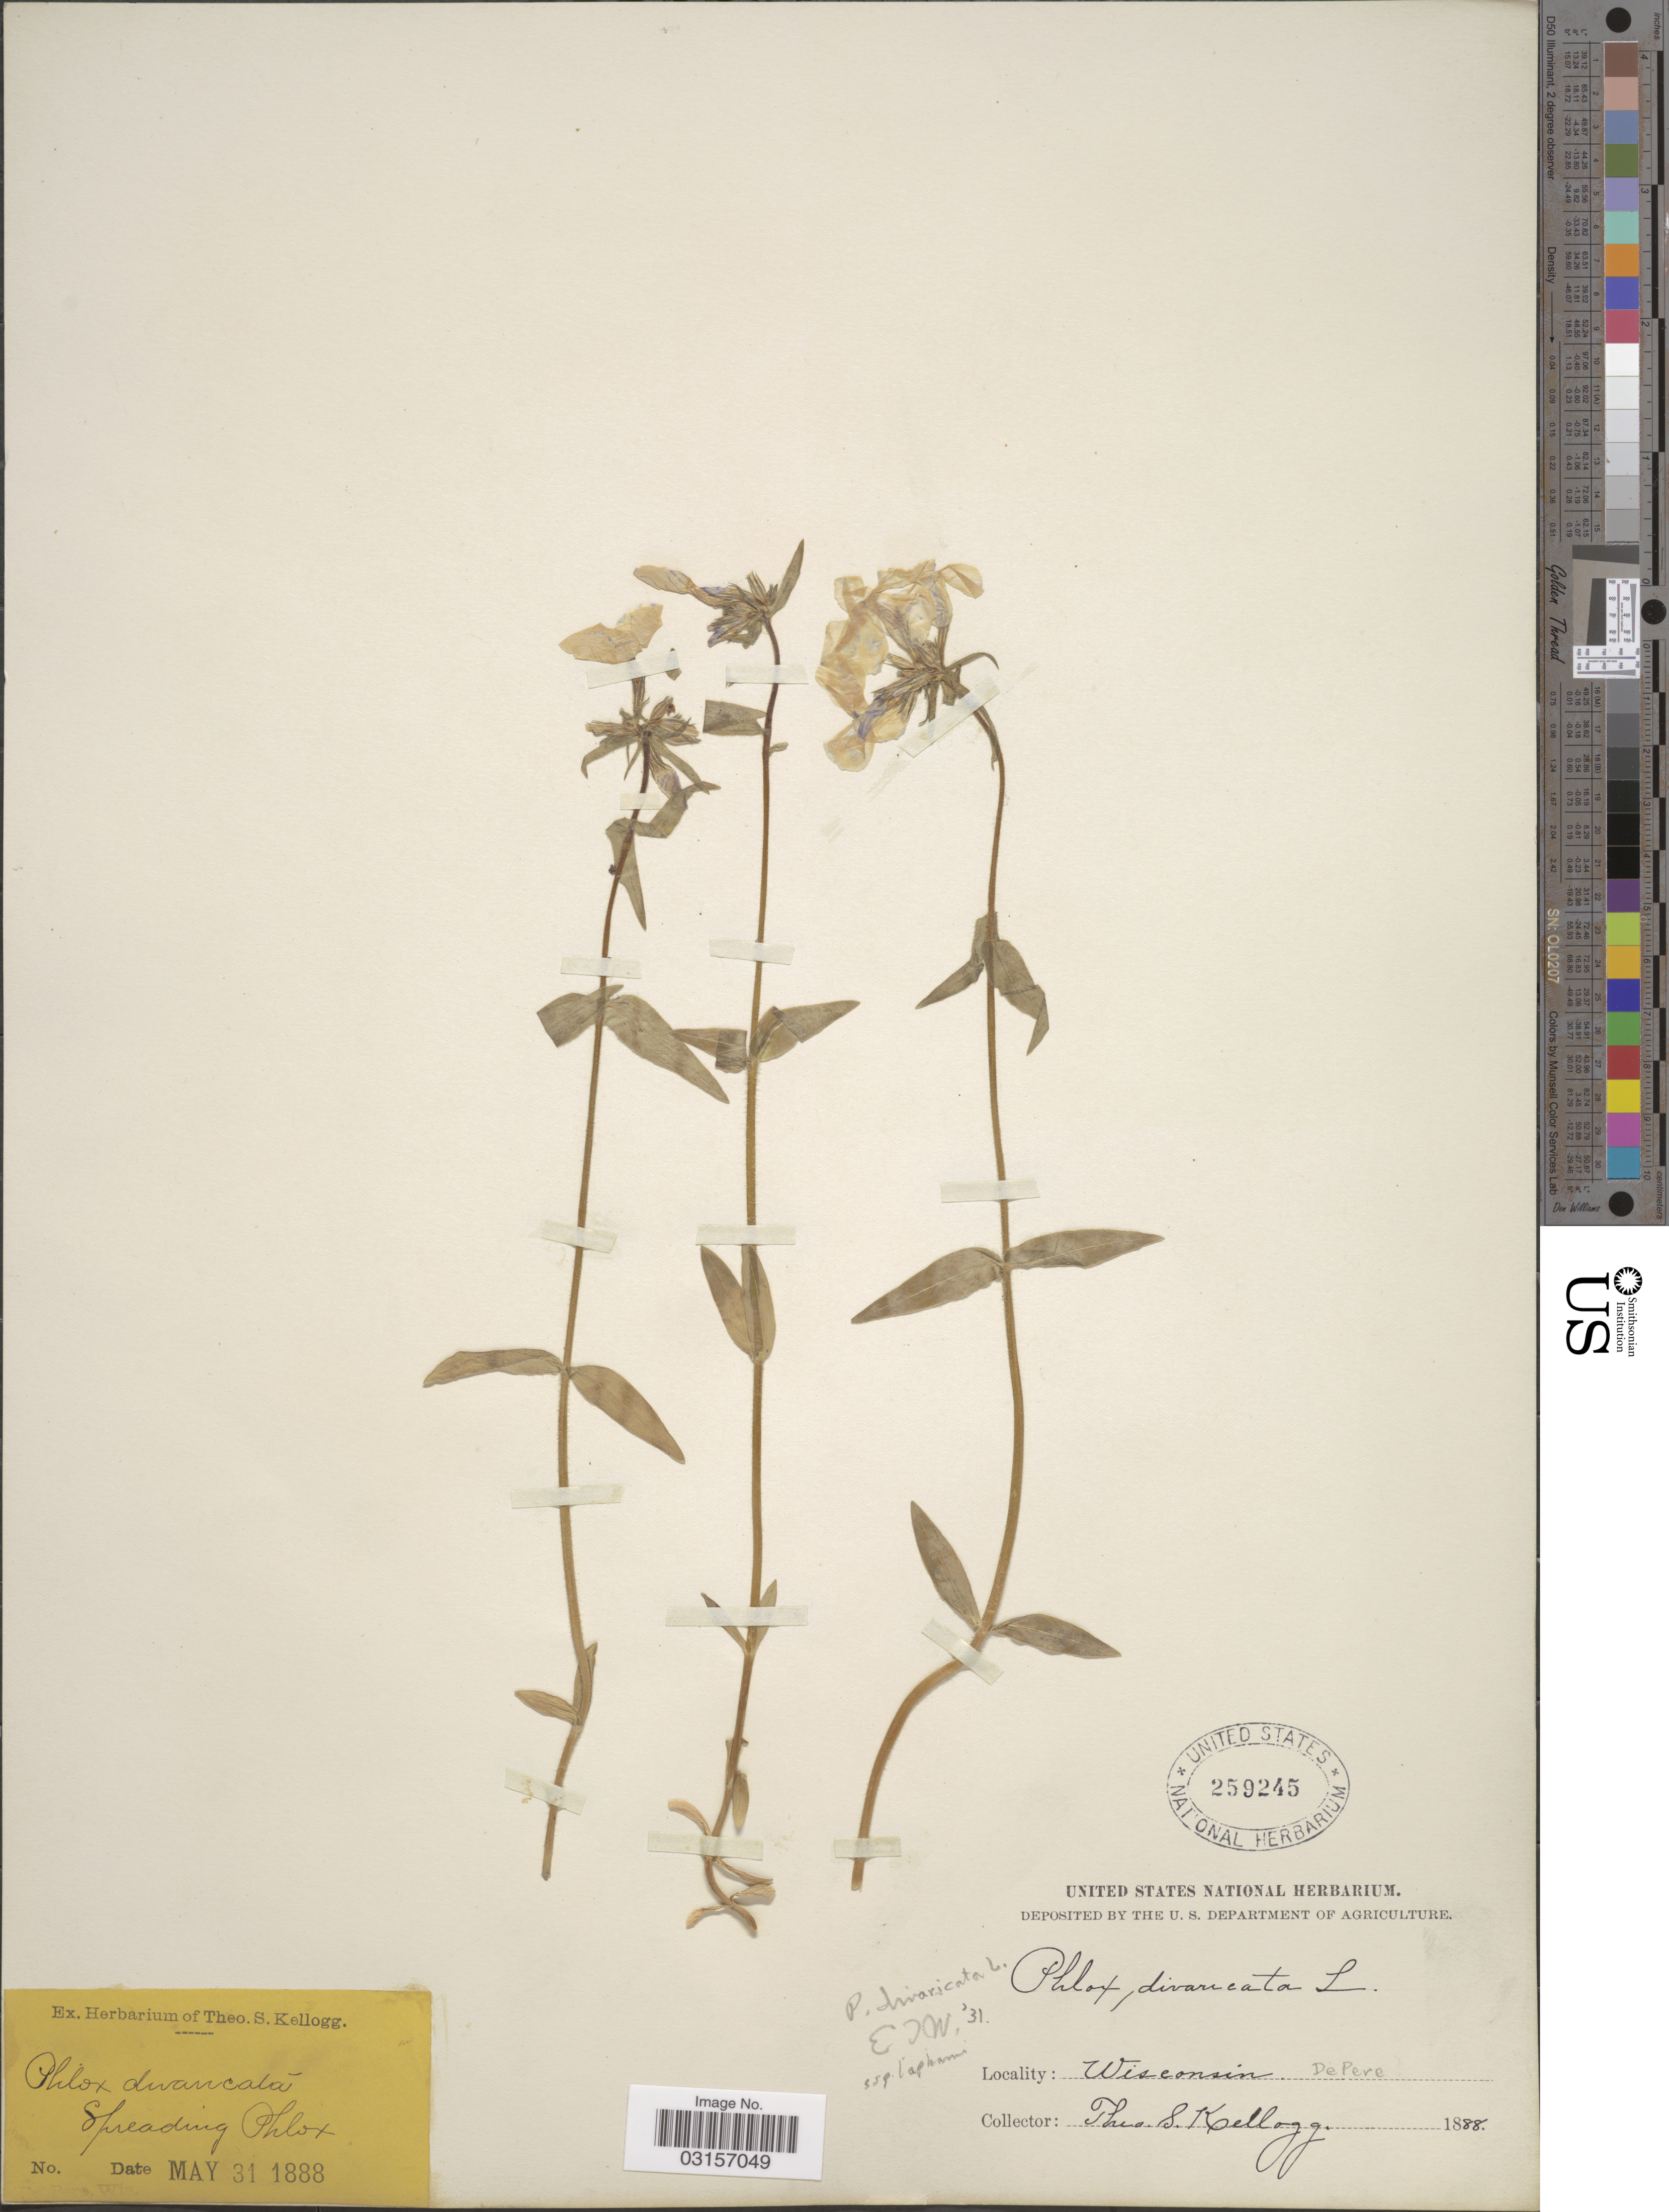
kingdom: Plantae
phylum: Tracheophyta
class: Magnoliopsida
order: Ericales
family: Polemoniaceae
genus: Phlox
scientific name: Phlox divaricata subsp. laphamii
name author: (Alph. Wood) Wherry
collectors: T. S. Kellogg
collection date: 1888-05-31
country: United States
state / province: Wisconsin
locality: De Pere.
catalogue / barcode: US 259245